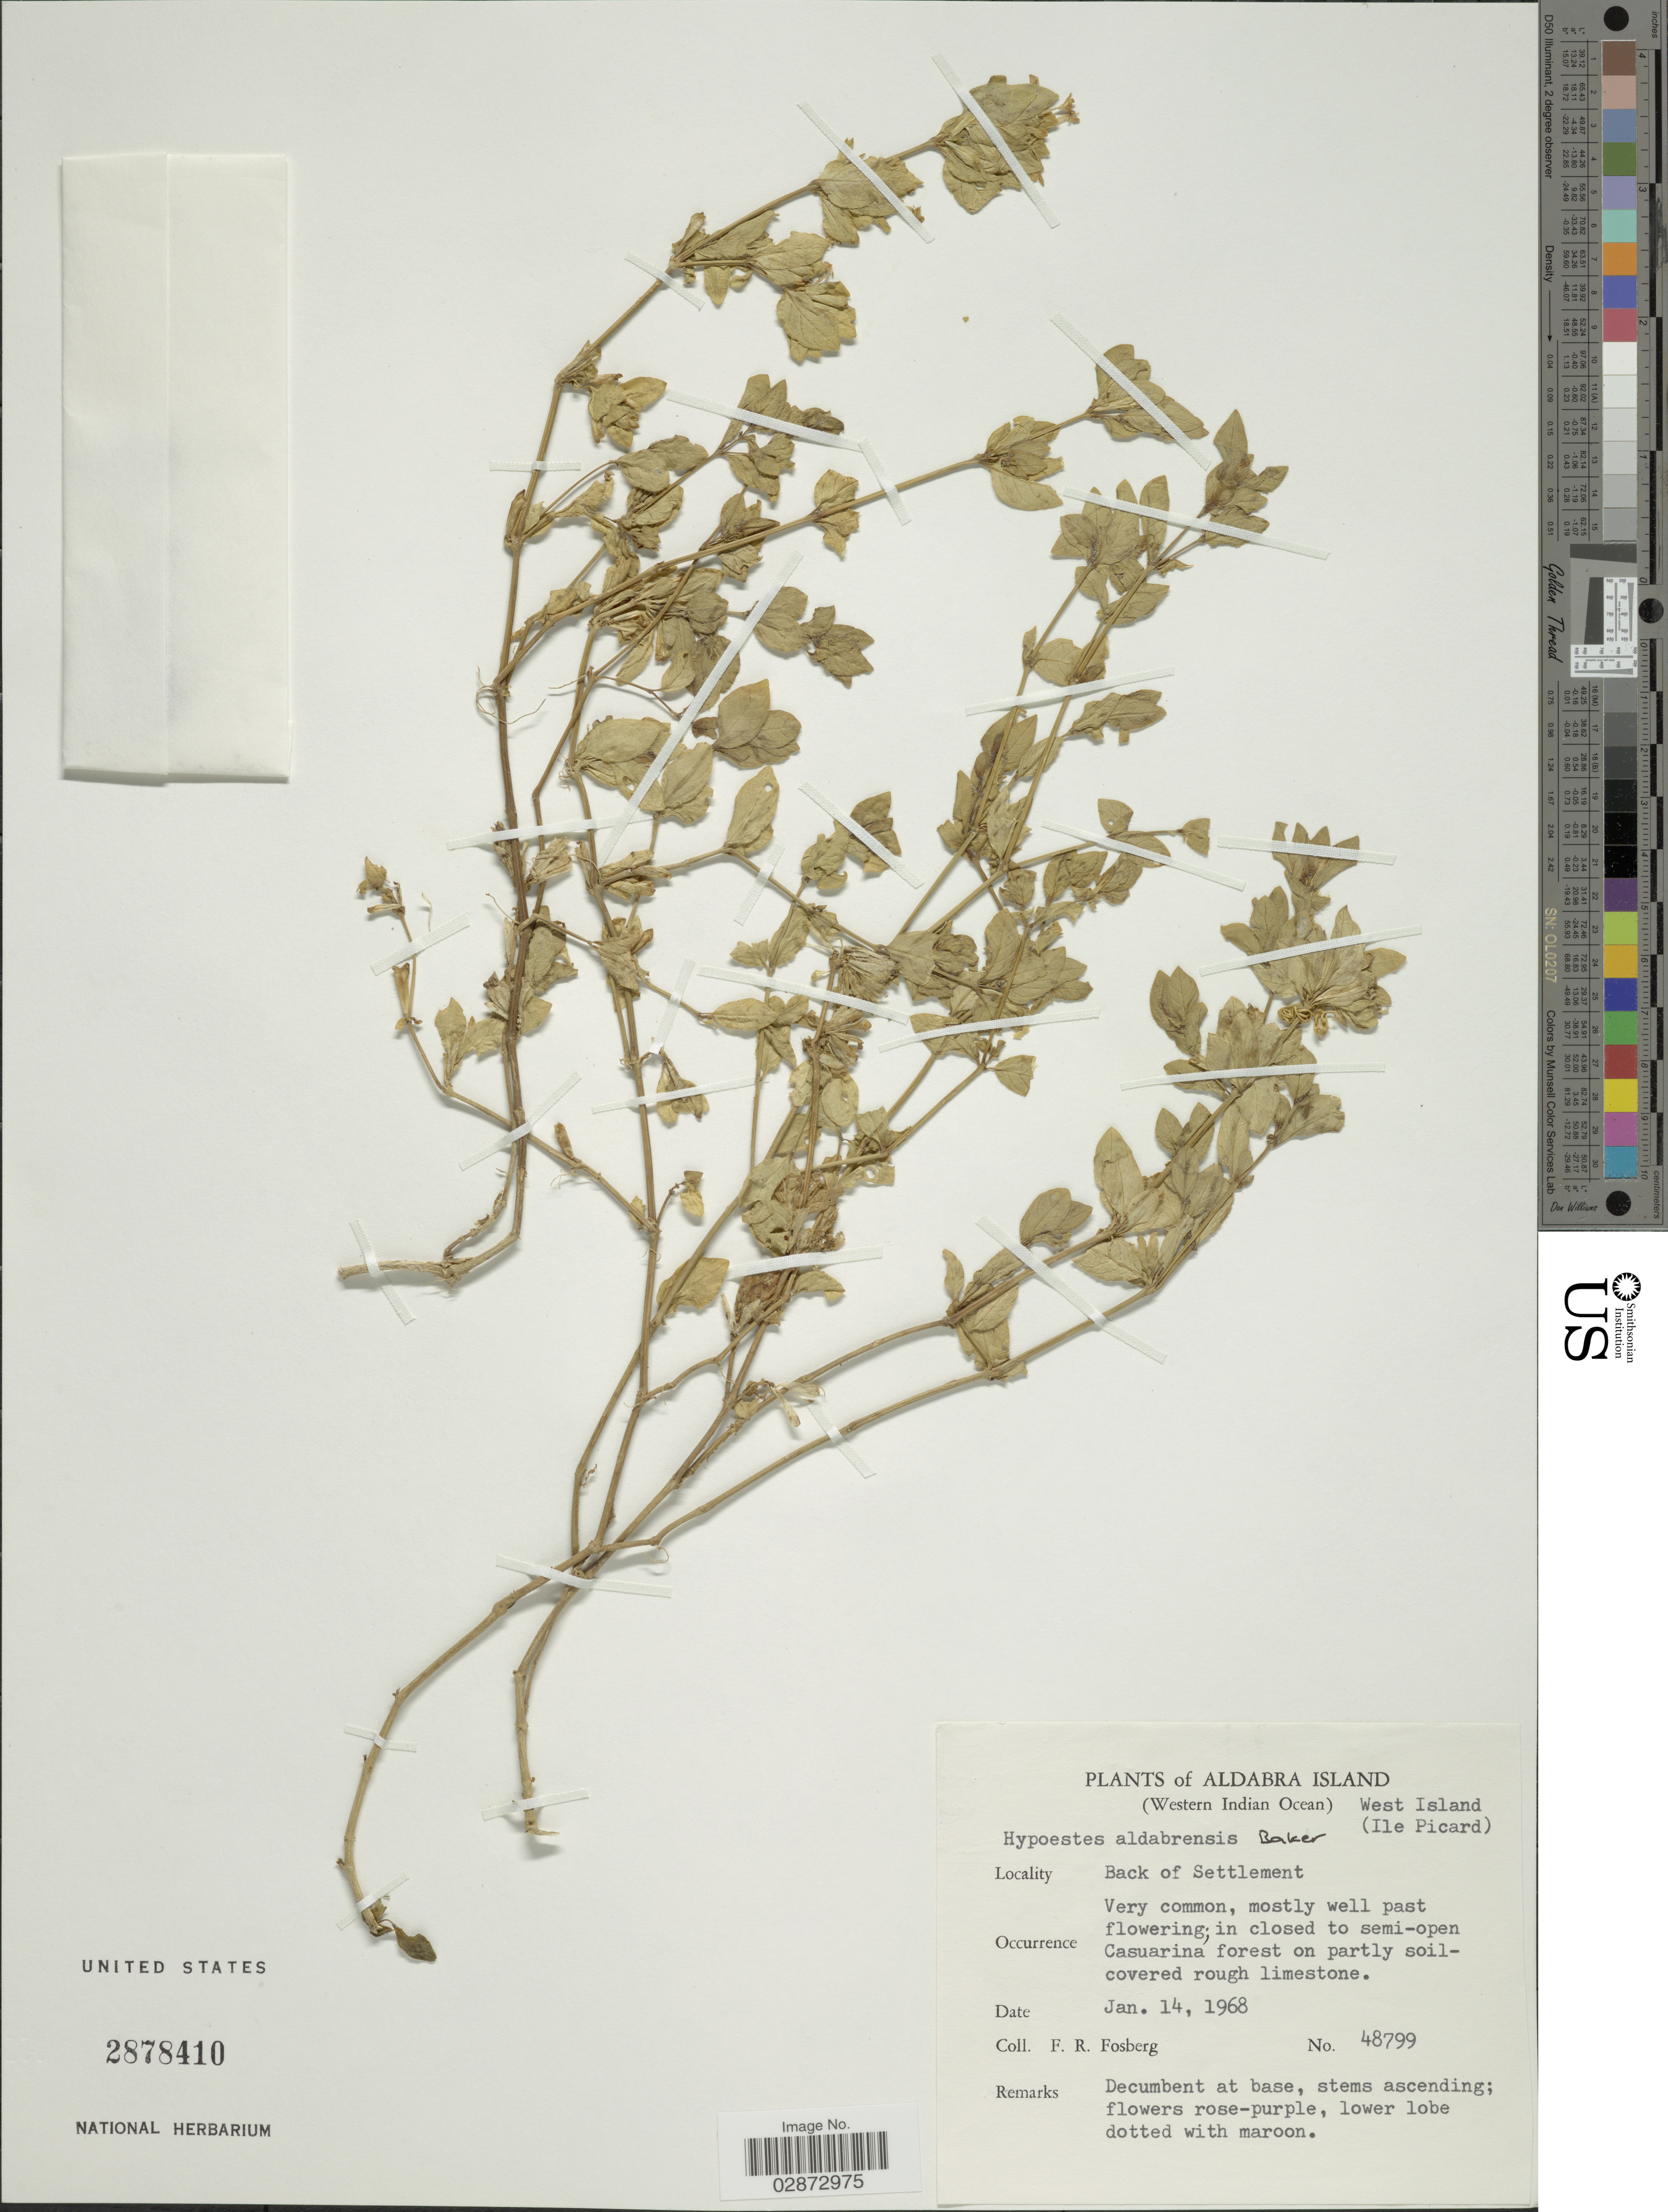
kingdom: Plantae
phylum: Tracheophyta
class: Magnoliopsida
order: Lamiales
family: Acanthaceae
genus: Hypoestes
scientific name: Hypoestes aldabrensis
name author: Baker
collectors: F. R. Fosberg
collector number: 48799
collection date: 1968-01-14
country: Seychelles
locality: Aldabra Island (Western Indian Ocean) West Island (Ile Picard). Back of Settlement.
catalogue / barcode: US 2878410